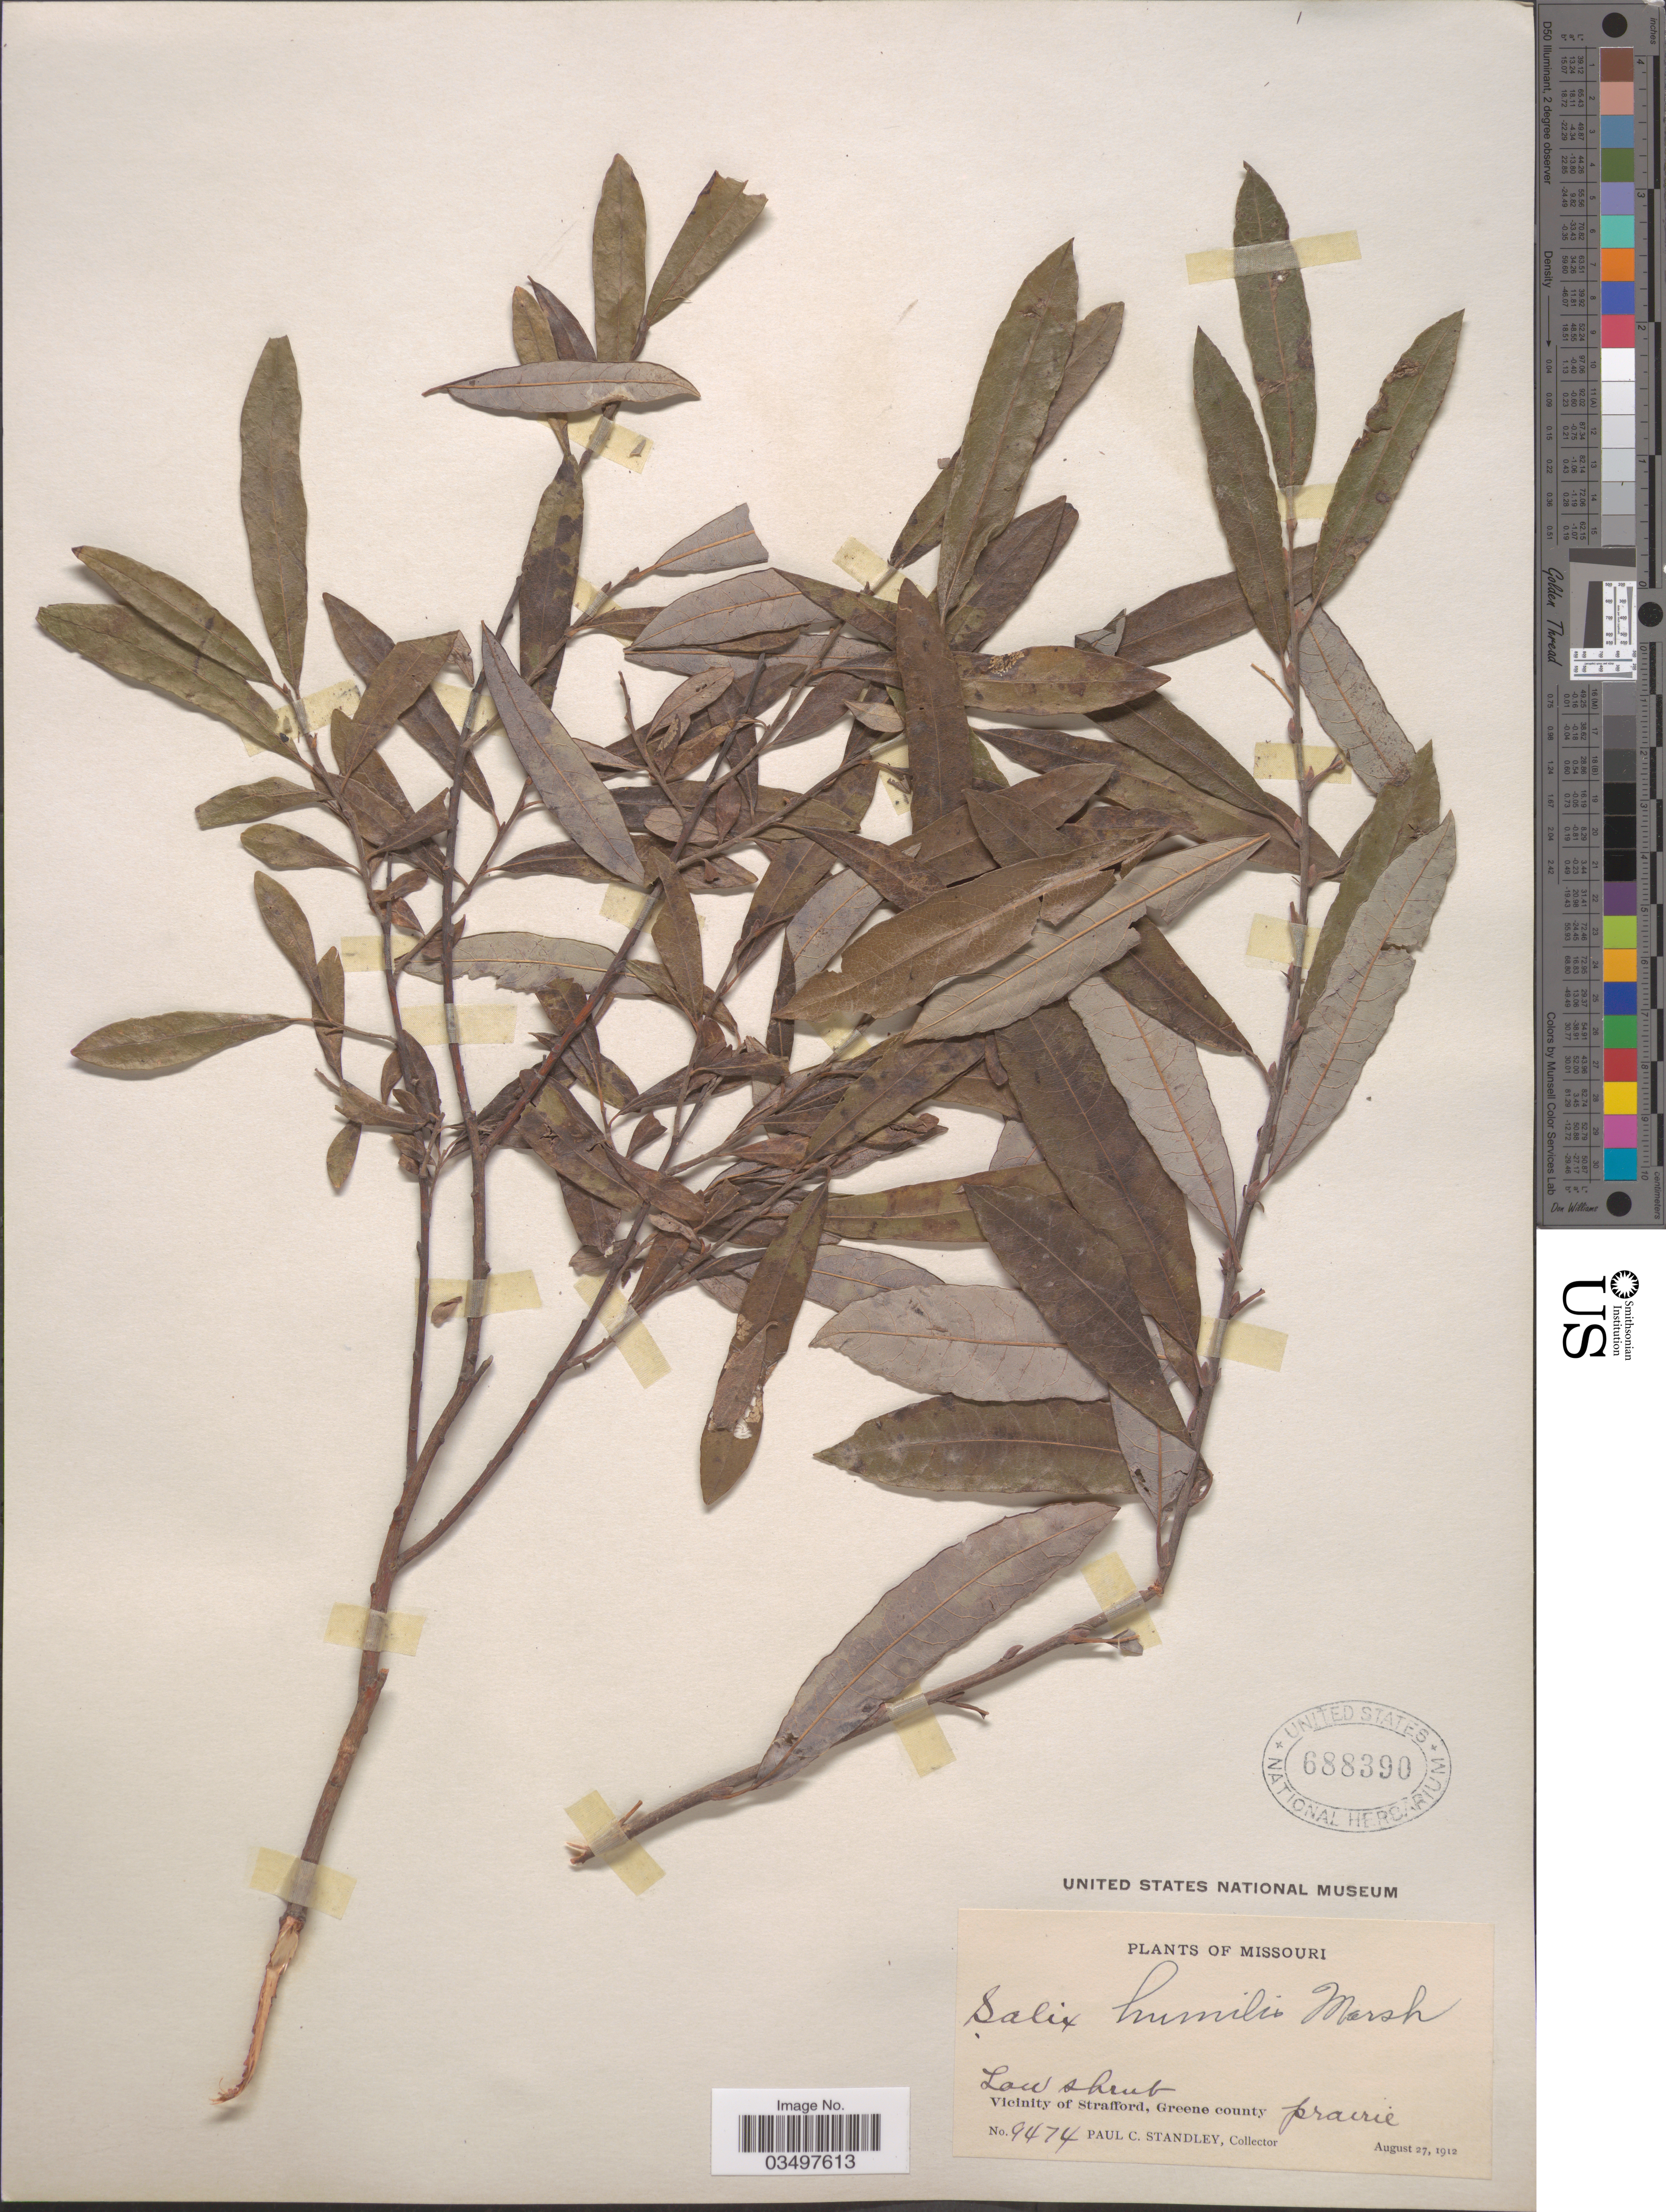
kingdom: Plantae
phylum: Tracheophyta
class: Magnoliopsida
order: Malpighiales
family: Salicaceae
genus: Salix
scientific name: Salix humilis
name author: Marshall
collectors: P. C. Standley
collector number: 9474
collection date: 1912-08-27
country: United States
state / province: Missouri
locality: Vicinity of Strafford, Greene county.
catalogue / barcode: US 688390